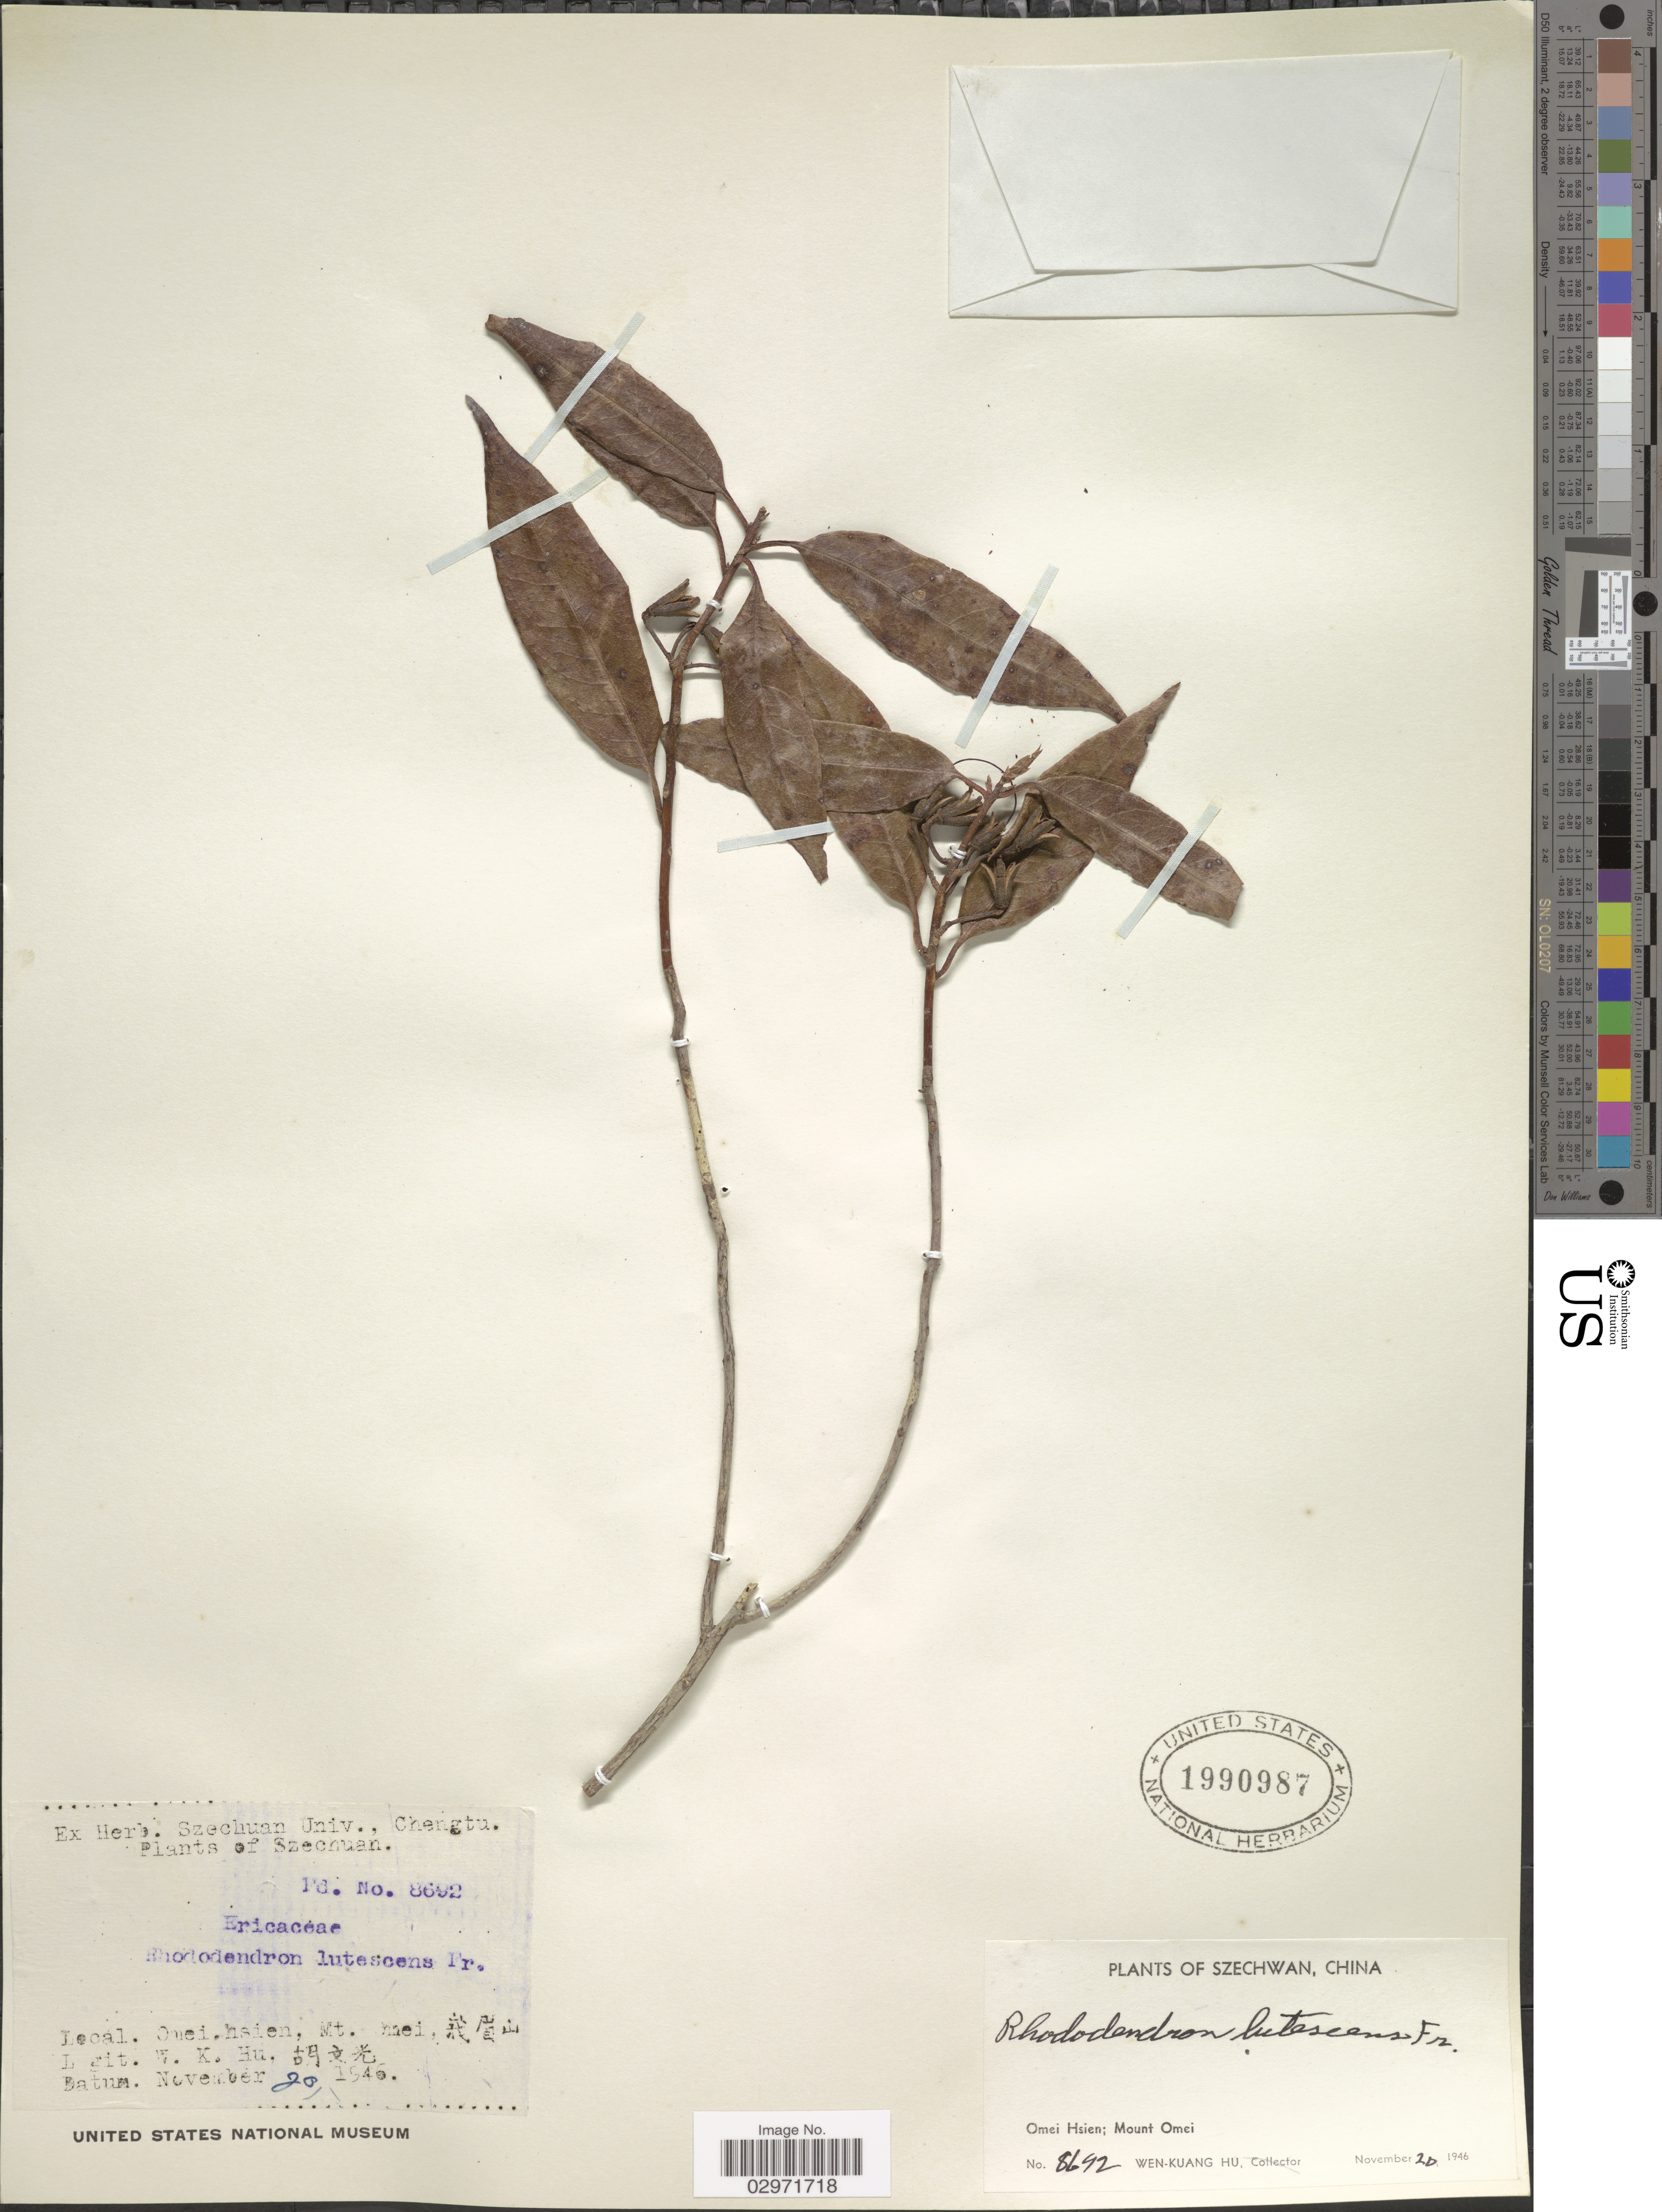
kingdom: Plantae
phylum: Tracheophyta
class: Magnoliopsida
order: Ericales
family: Ericaceae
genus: Rhododendron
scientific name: Rhododendron lutescens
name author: Franch.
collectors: W. K. Hu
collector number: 8692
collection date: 1946-11-20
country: China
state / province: Sichuan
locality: Szechwan. Omei Hsien; Mount Omei.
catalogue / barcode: US 1990987